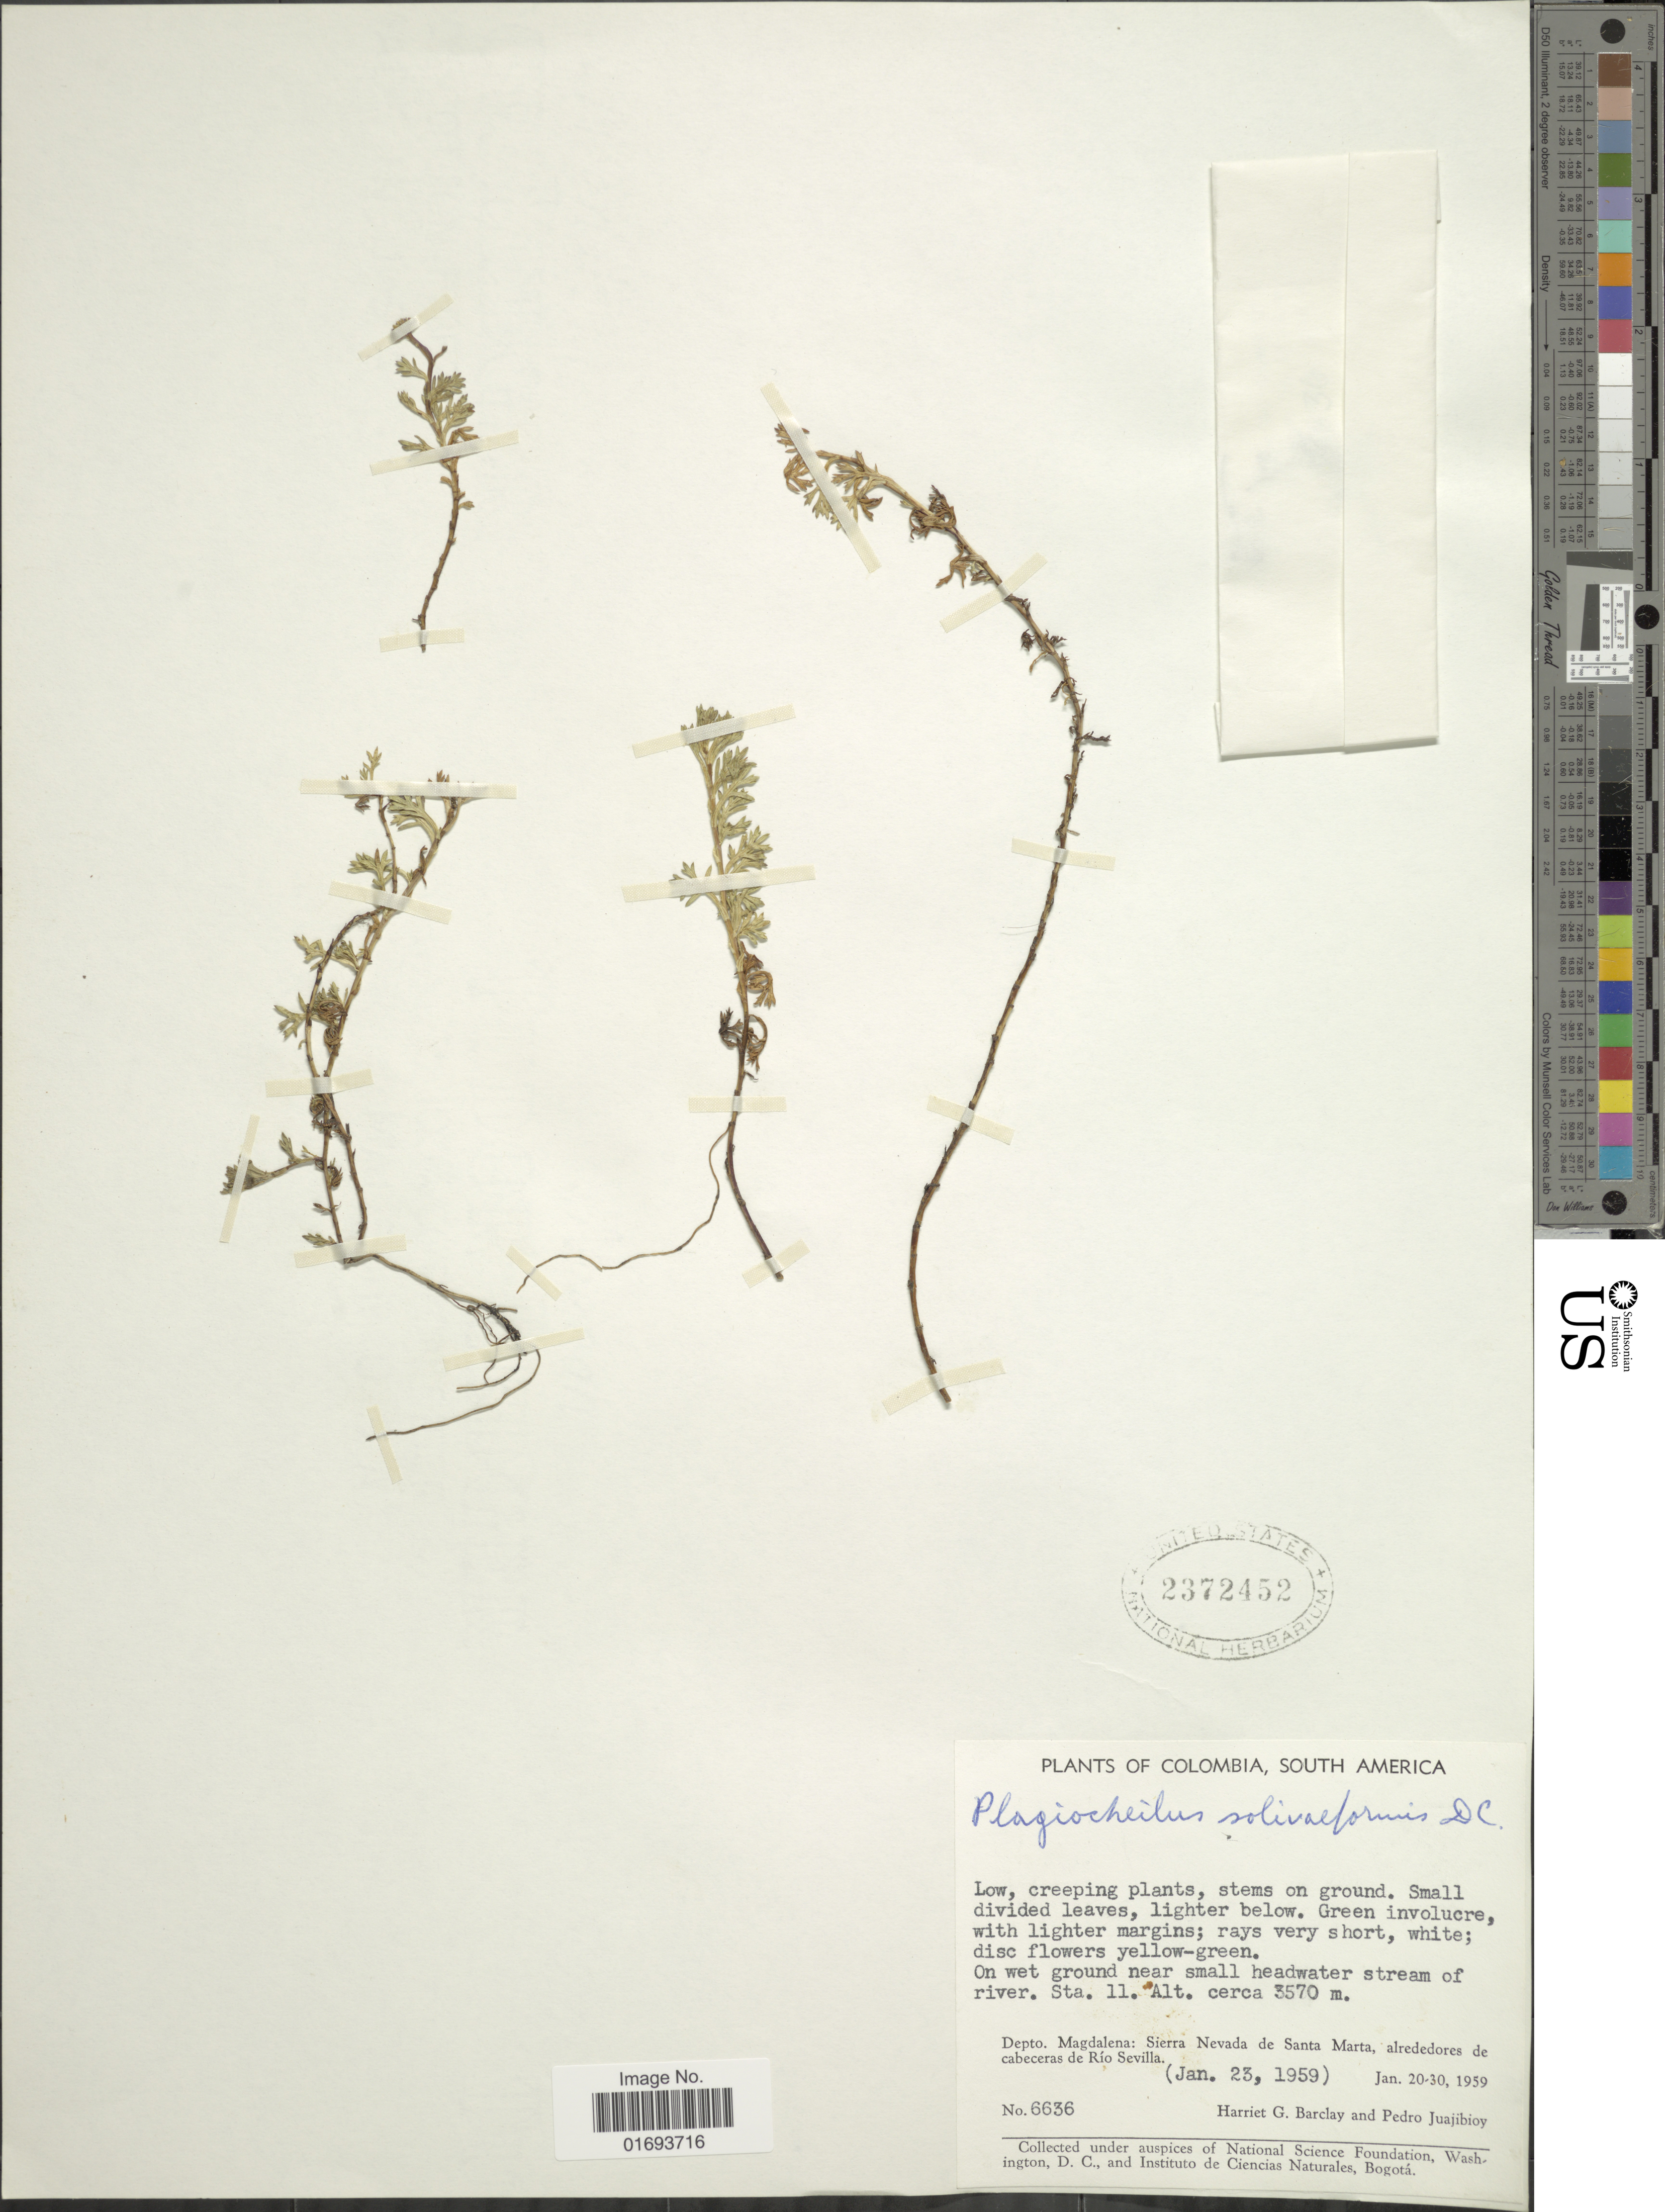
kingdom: Plantae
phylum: Tracheophyta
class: Magnoliopsida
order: Asterales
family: Asteraceae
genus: Plagiocheilus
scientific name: Plagiocheilus solivaeformis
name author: DC.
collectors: H. G. Barclay & P. Juajibioy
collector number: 6636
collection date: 1959-01-23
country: Colombia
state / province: Magdalena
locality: Depto. Magdalena: Sierra Nevada de Santa Marta, alrededores de cabeceras de Rio Sevilla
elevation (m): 3570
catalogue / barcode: US 2372452